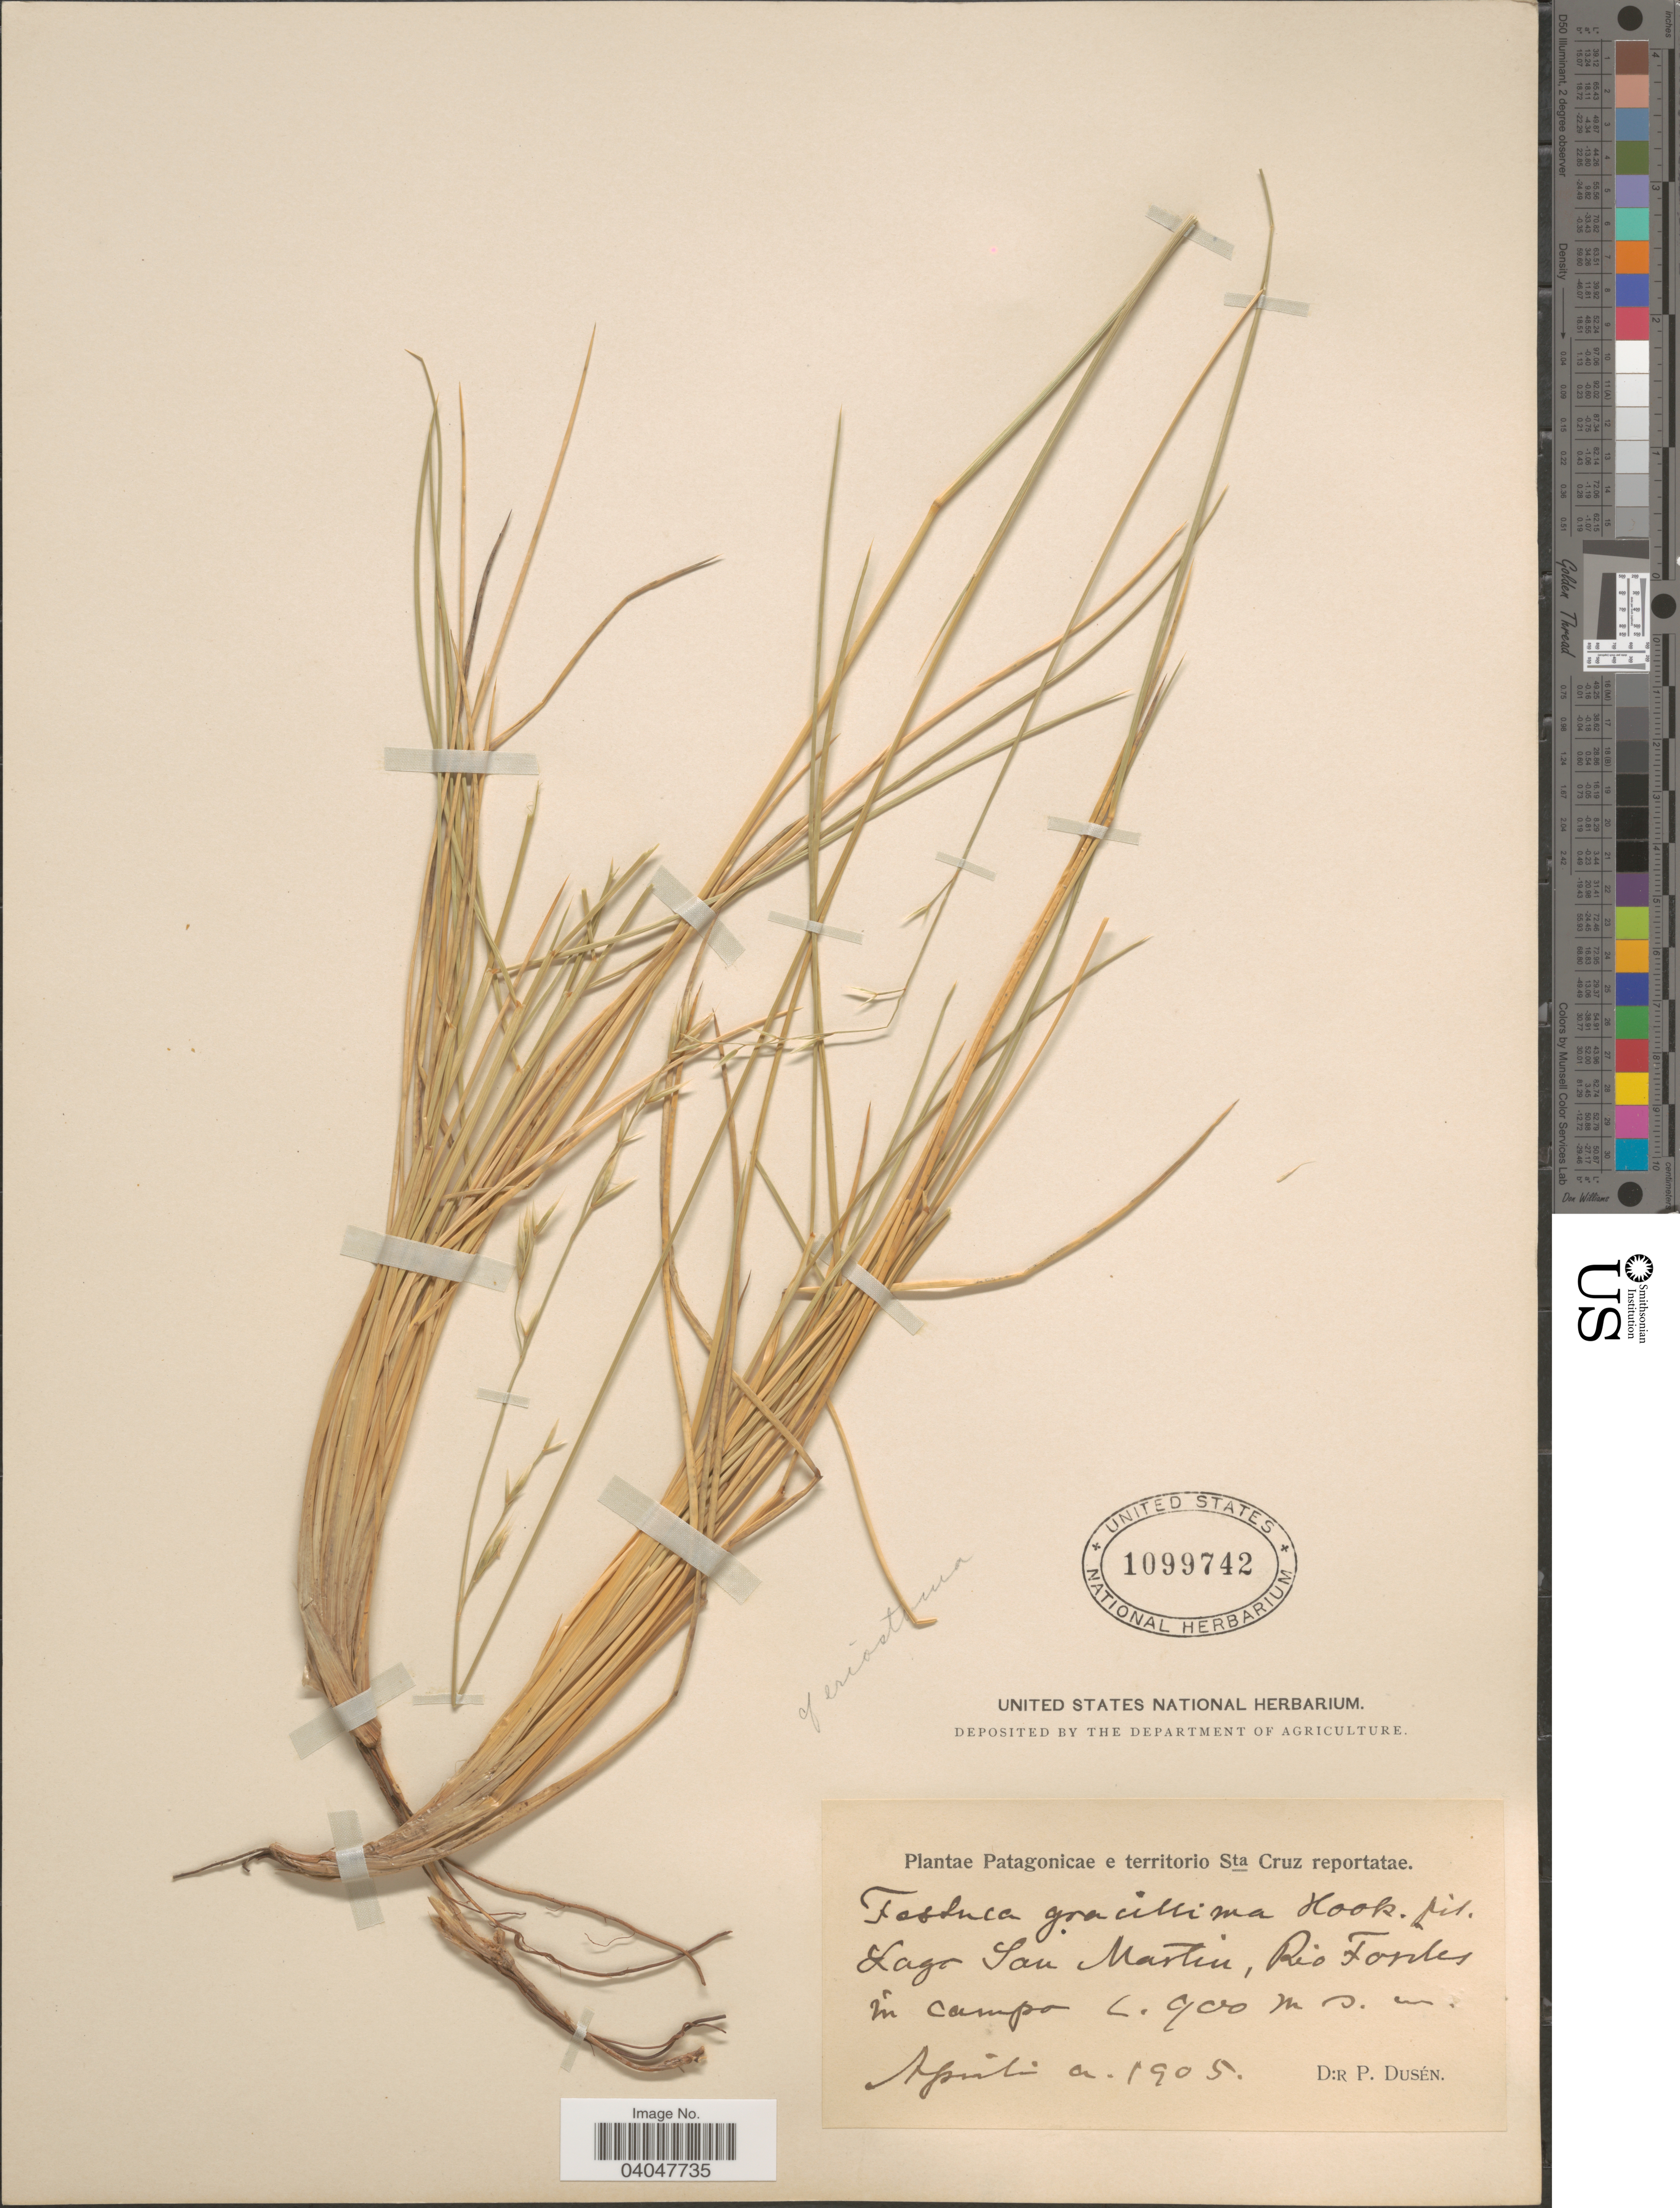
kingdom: Plantae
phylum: Tracheophyta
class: Liliopsida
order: Poales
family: Poaceae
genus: Festuca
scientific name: Festuca gracillima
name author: Hook. f.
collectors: P. Dusén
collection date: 1905-04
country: Argentina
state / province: Santa Cruz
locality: Patagonicae e territorio Sta Cruz reportatae. Lago San Martin, Rio Fosiles in campo.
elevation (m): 900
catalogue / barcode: US 1099742